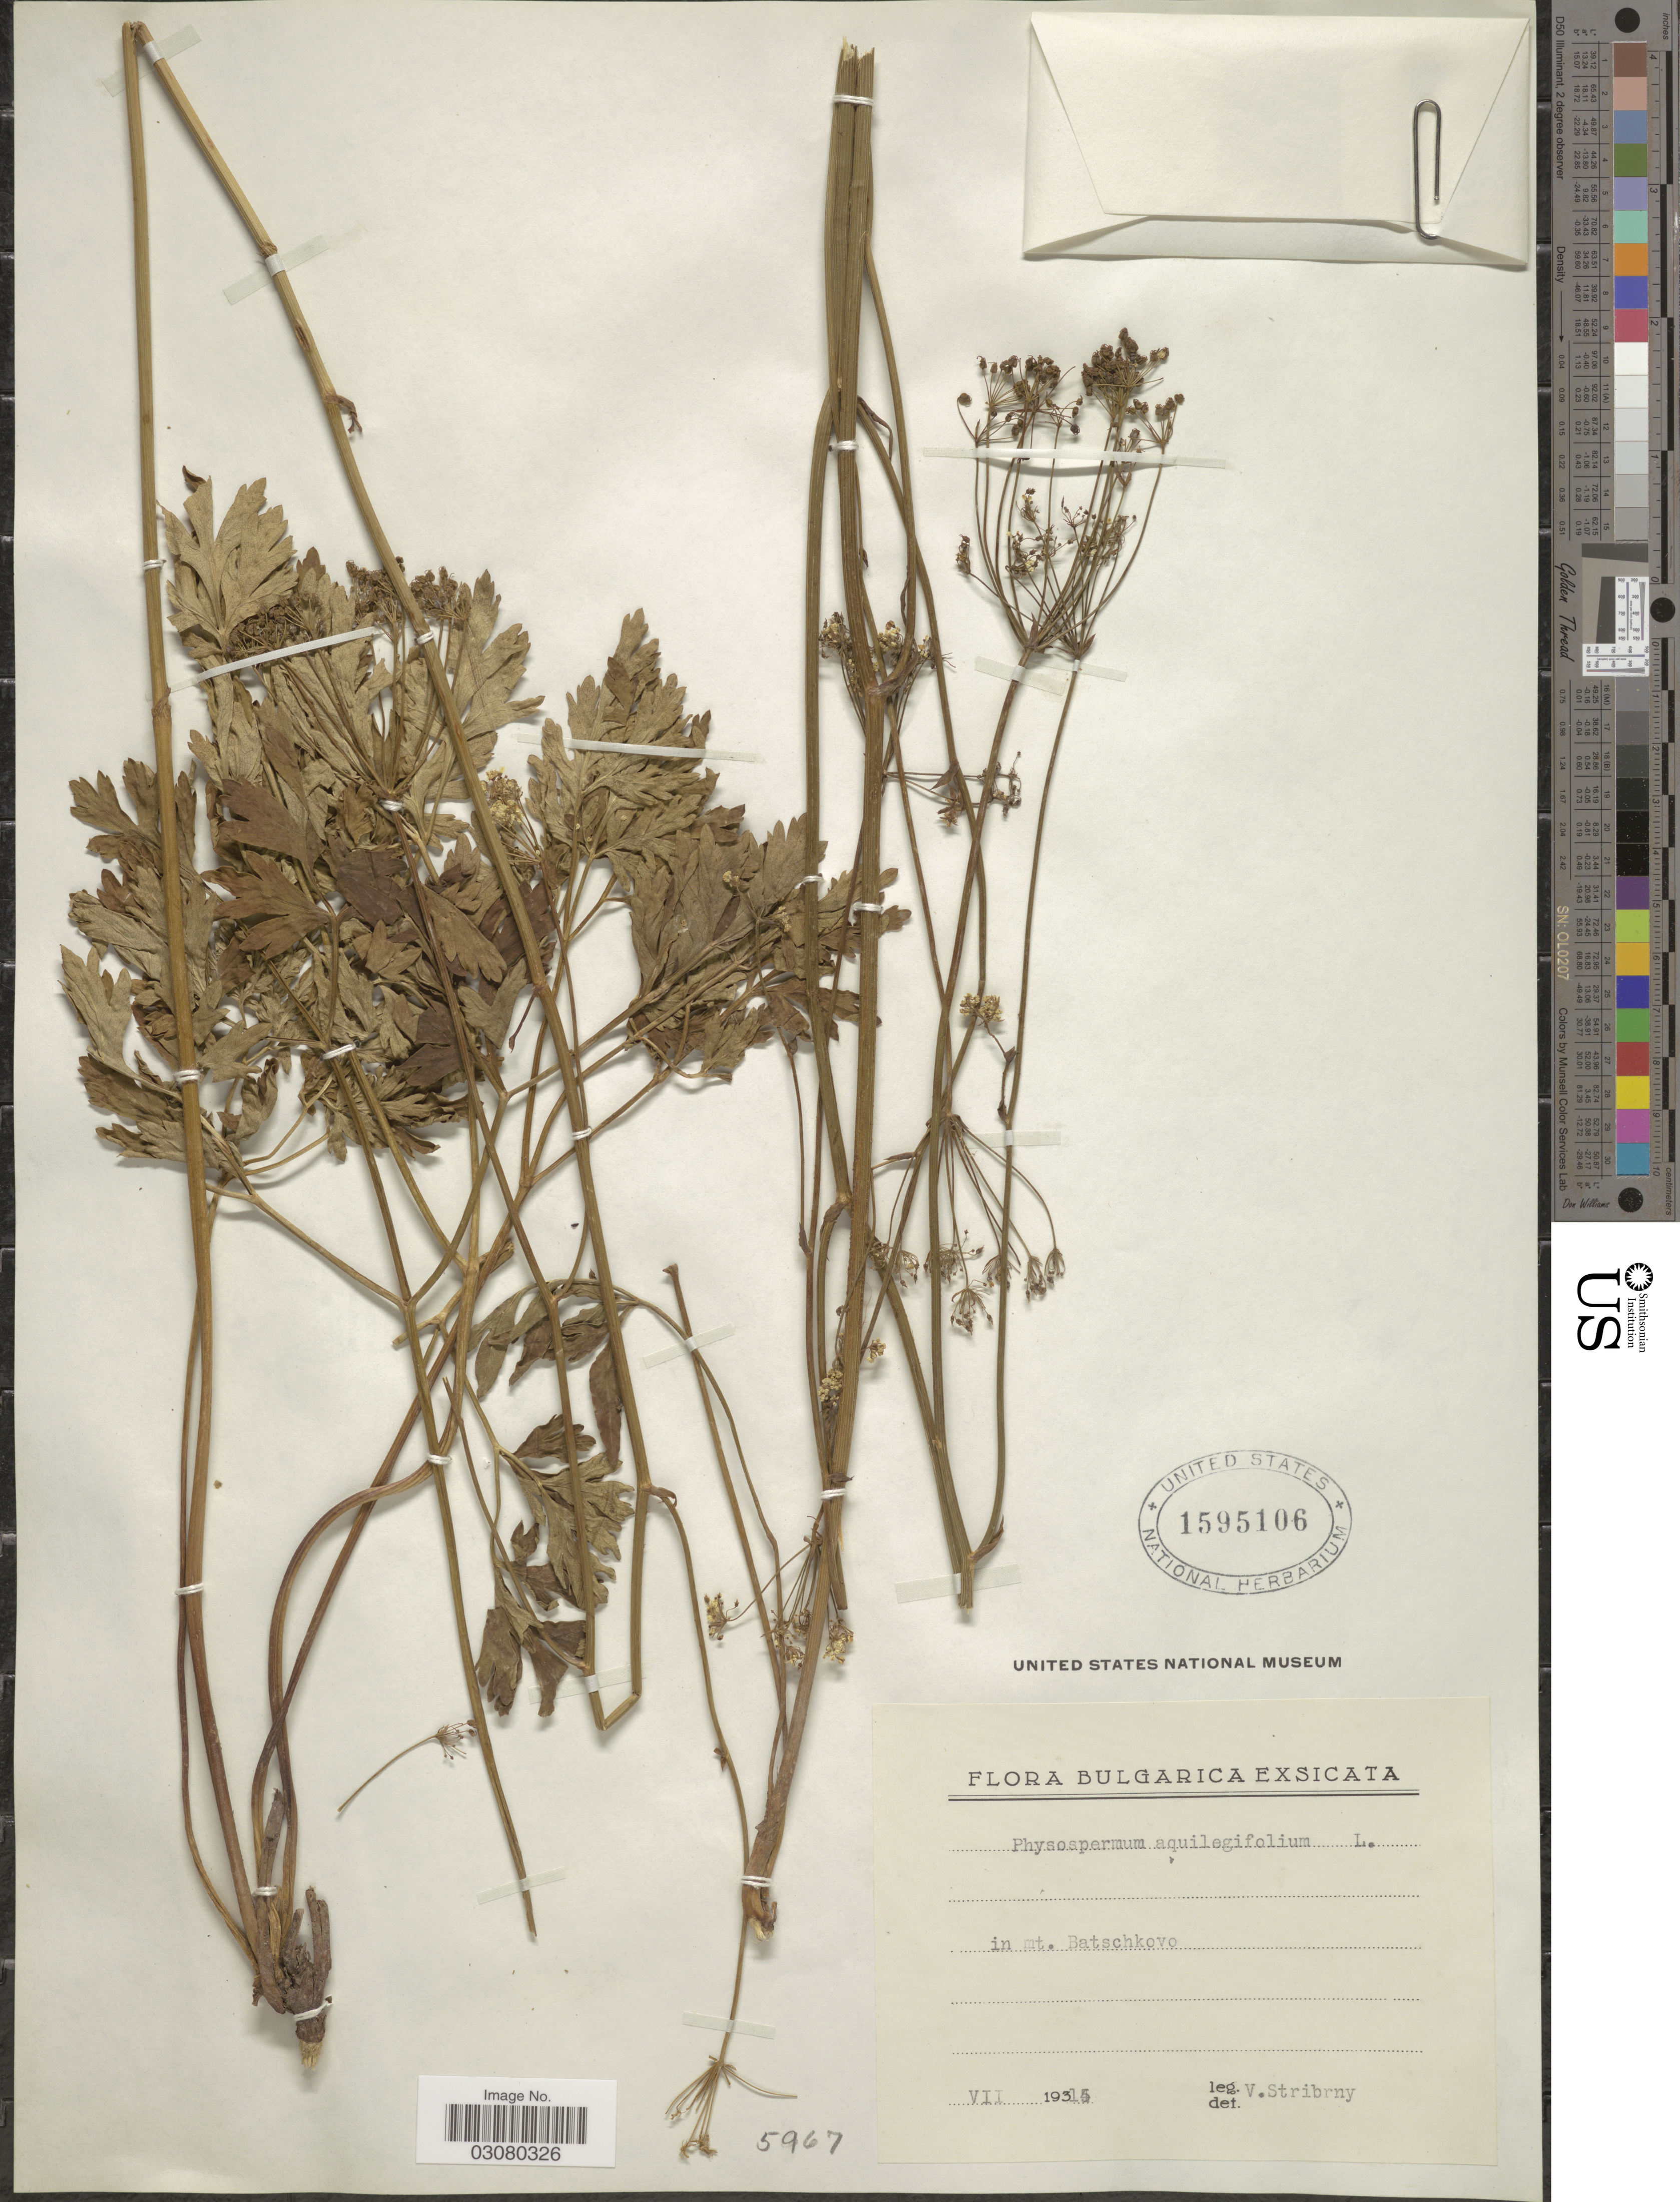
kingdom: Plantae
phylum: Tracheophyta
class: Magnoliopsida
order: Apiales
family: Apiaceae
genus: Physospermum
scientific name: Physospermum aquilegifolium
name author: (All.) W.D.J. Koch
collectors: V. Stribrny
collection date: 1915-07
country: Bulgaria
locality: In mt. Batschkovo.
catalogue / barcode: US 1595106